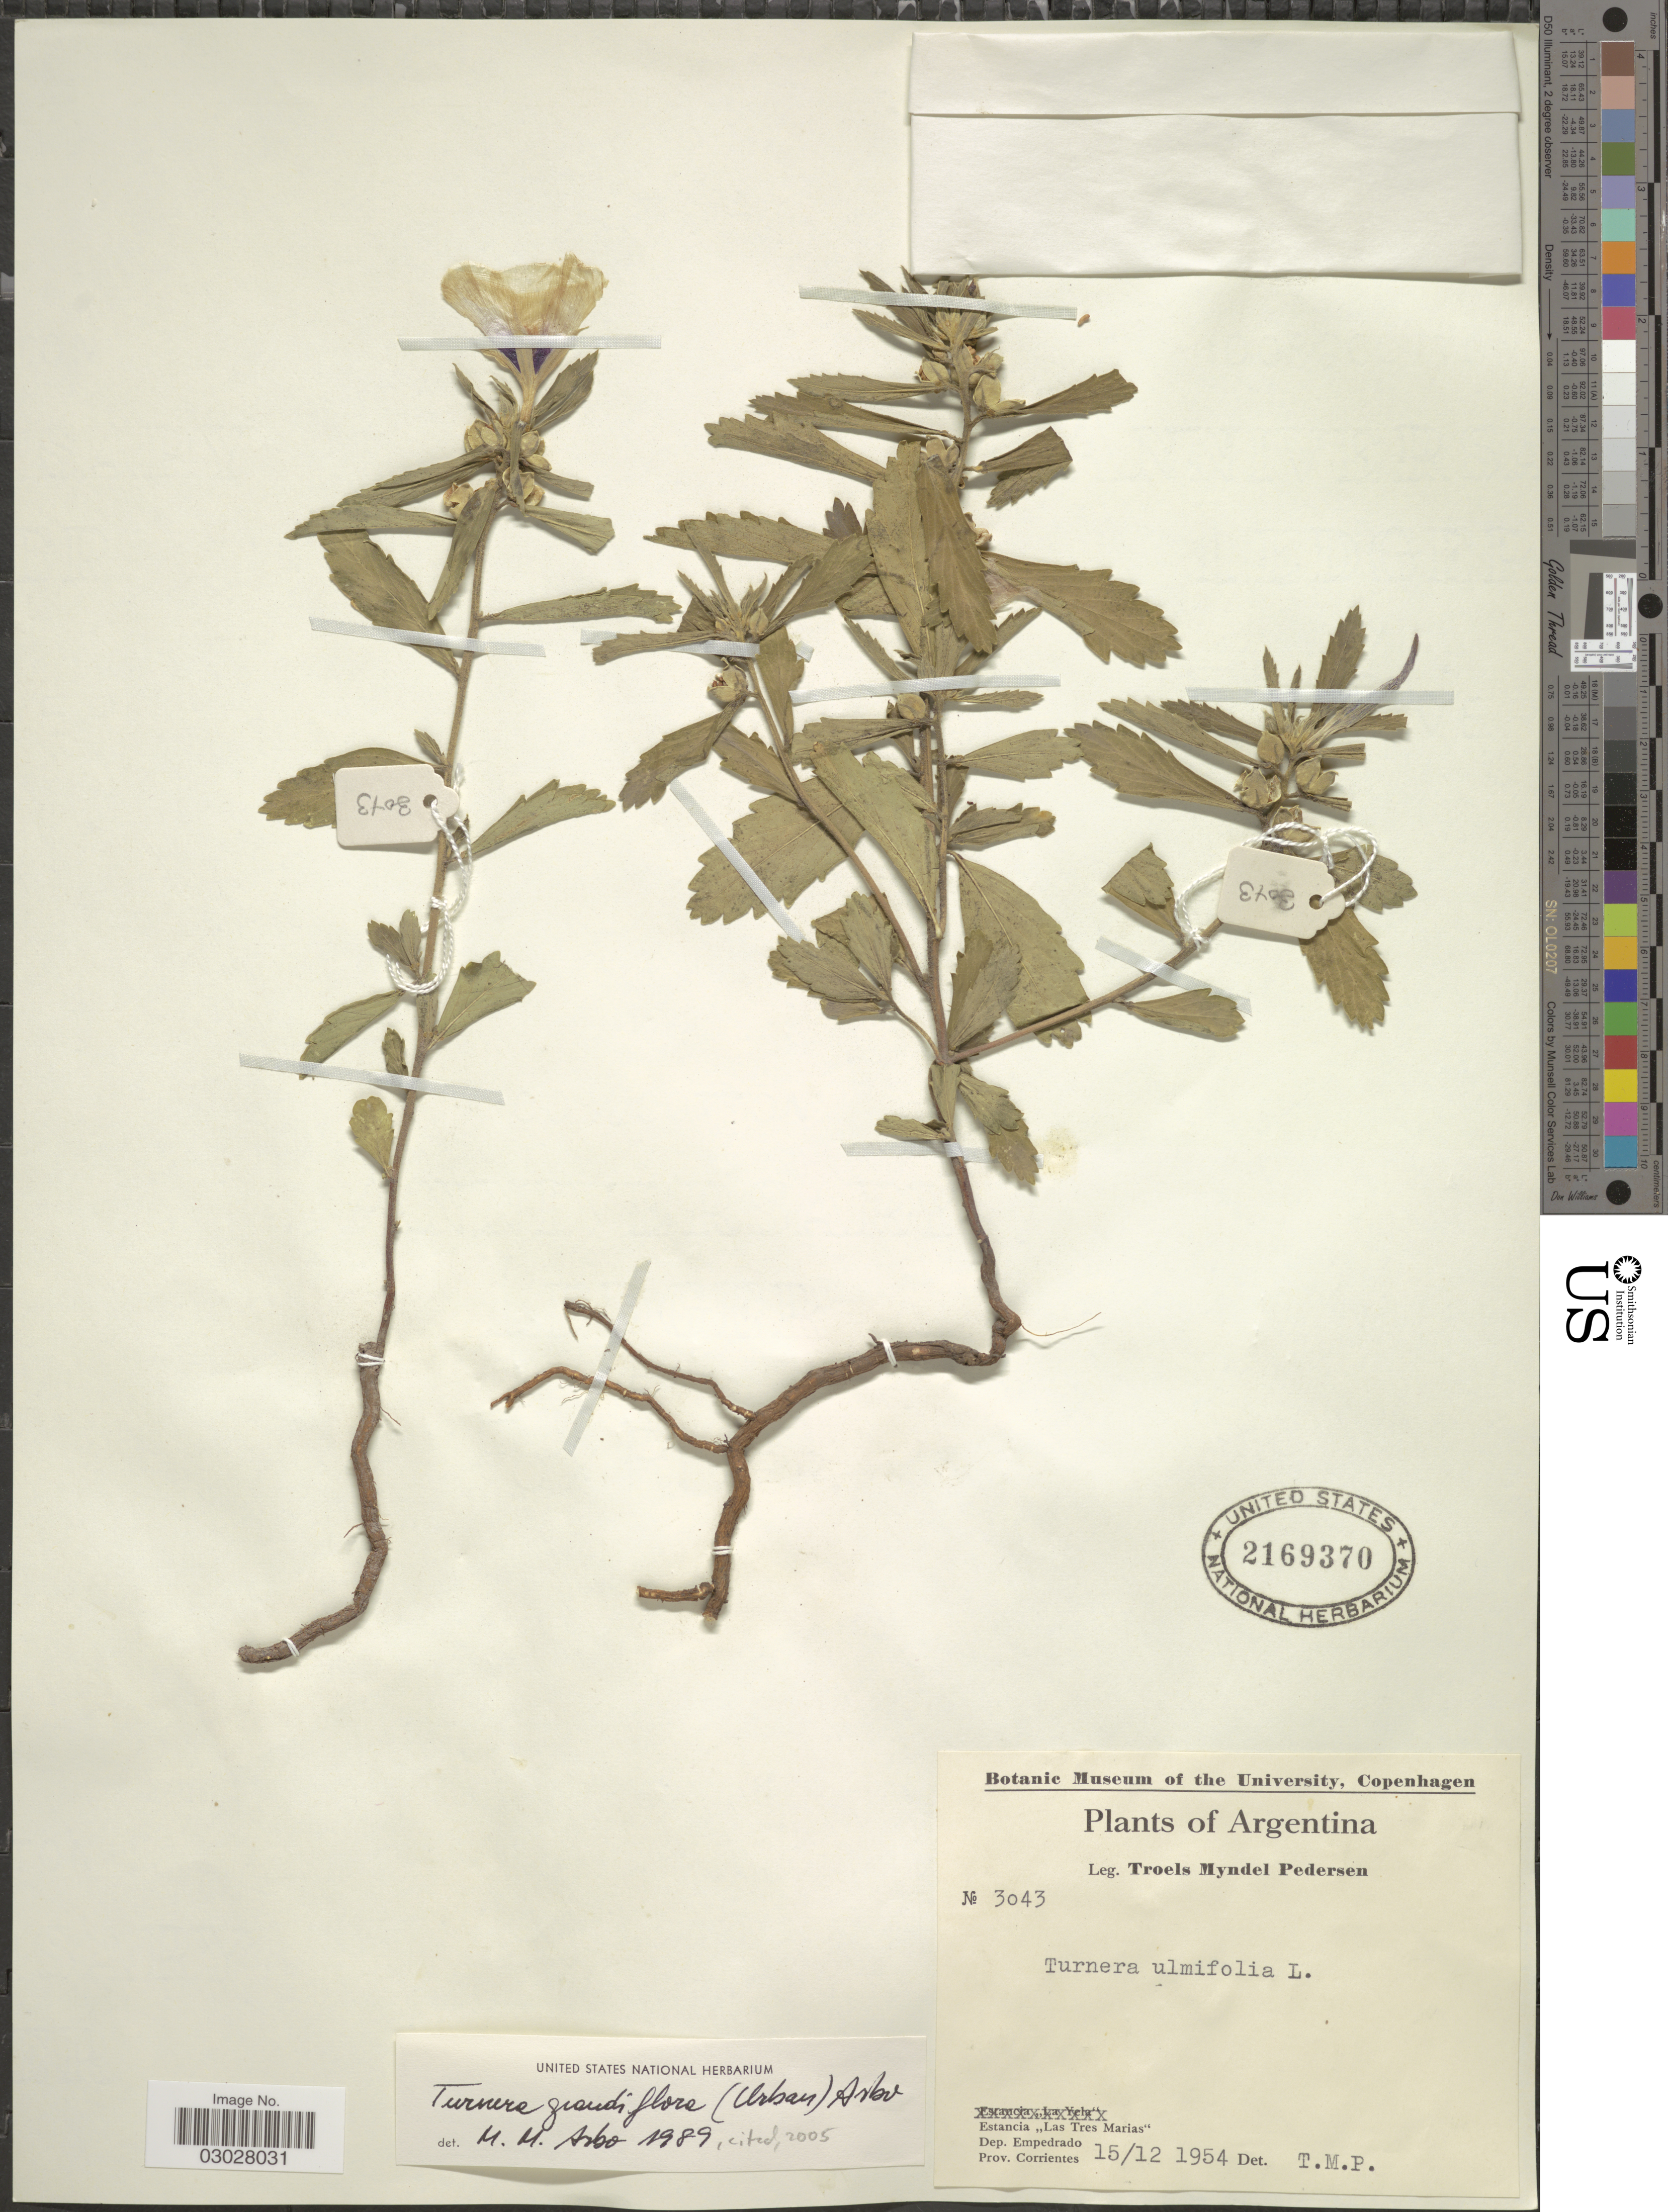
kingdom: Plantae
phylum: Tracheophyta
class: Magnoliopsida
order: Malpighiales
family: Turneraceae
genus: Turnera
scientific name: Turnera grandiflora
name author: (Urb.) Arbo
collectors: T. Pederson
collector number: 3043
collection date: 1954-12-15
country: Argentina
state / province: Corrientes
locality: Estancia "Las Tres Marias". Dep. Empedrado. Prov. Corrientes.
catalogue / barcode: US 2169370